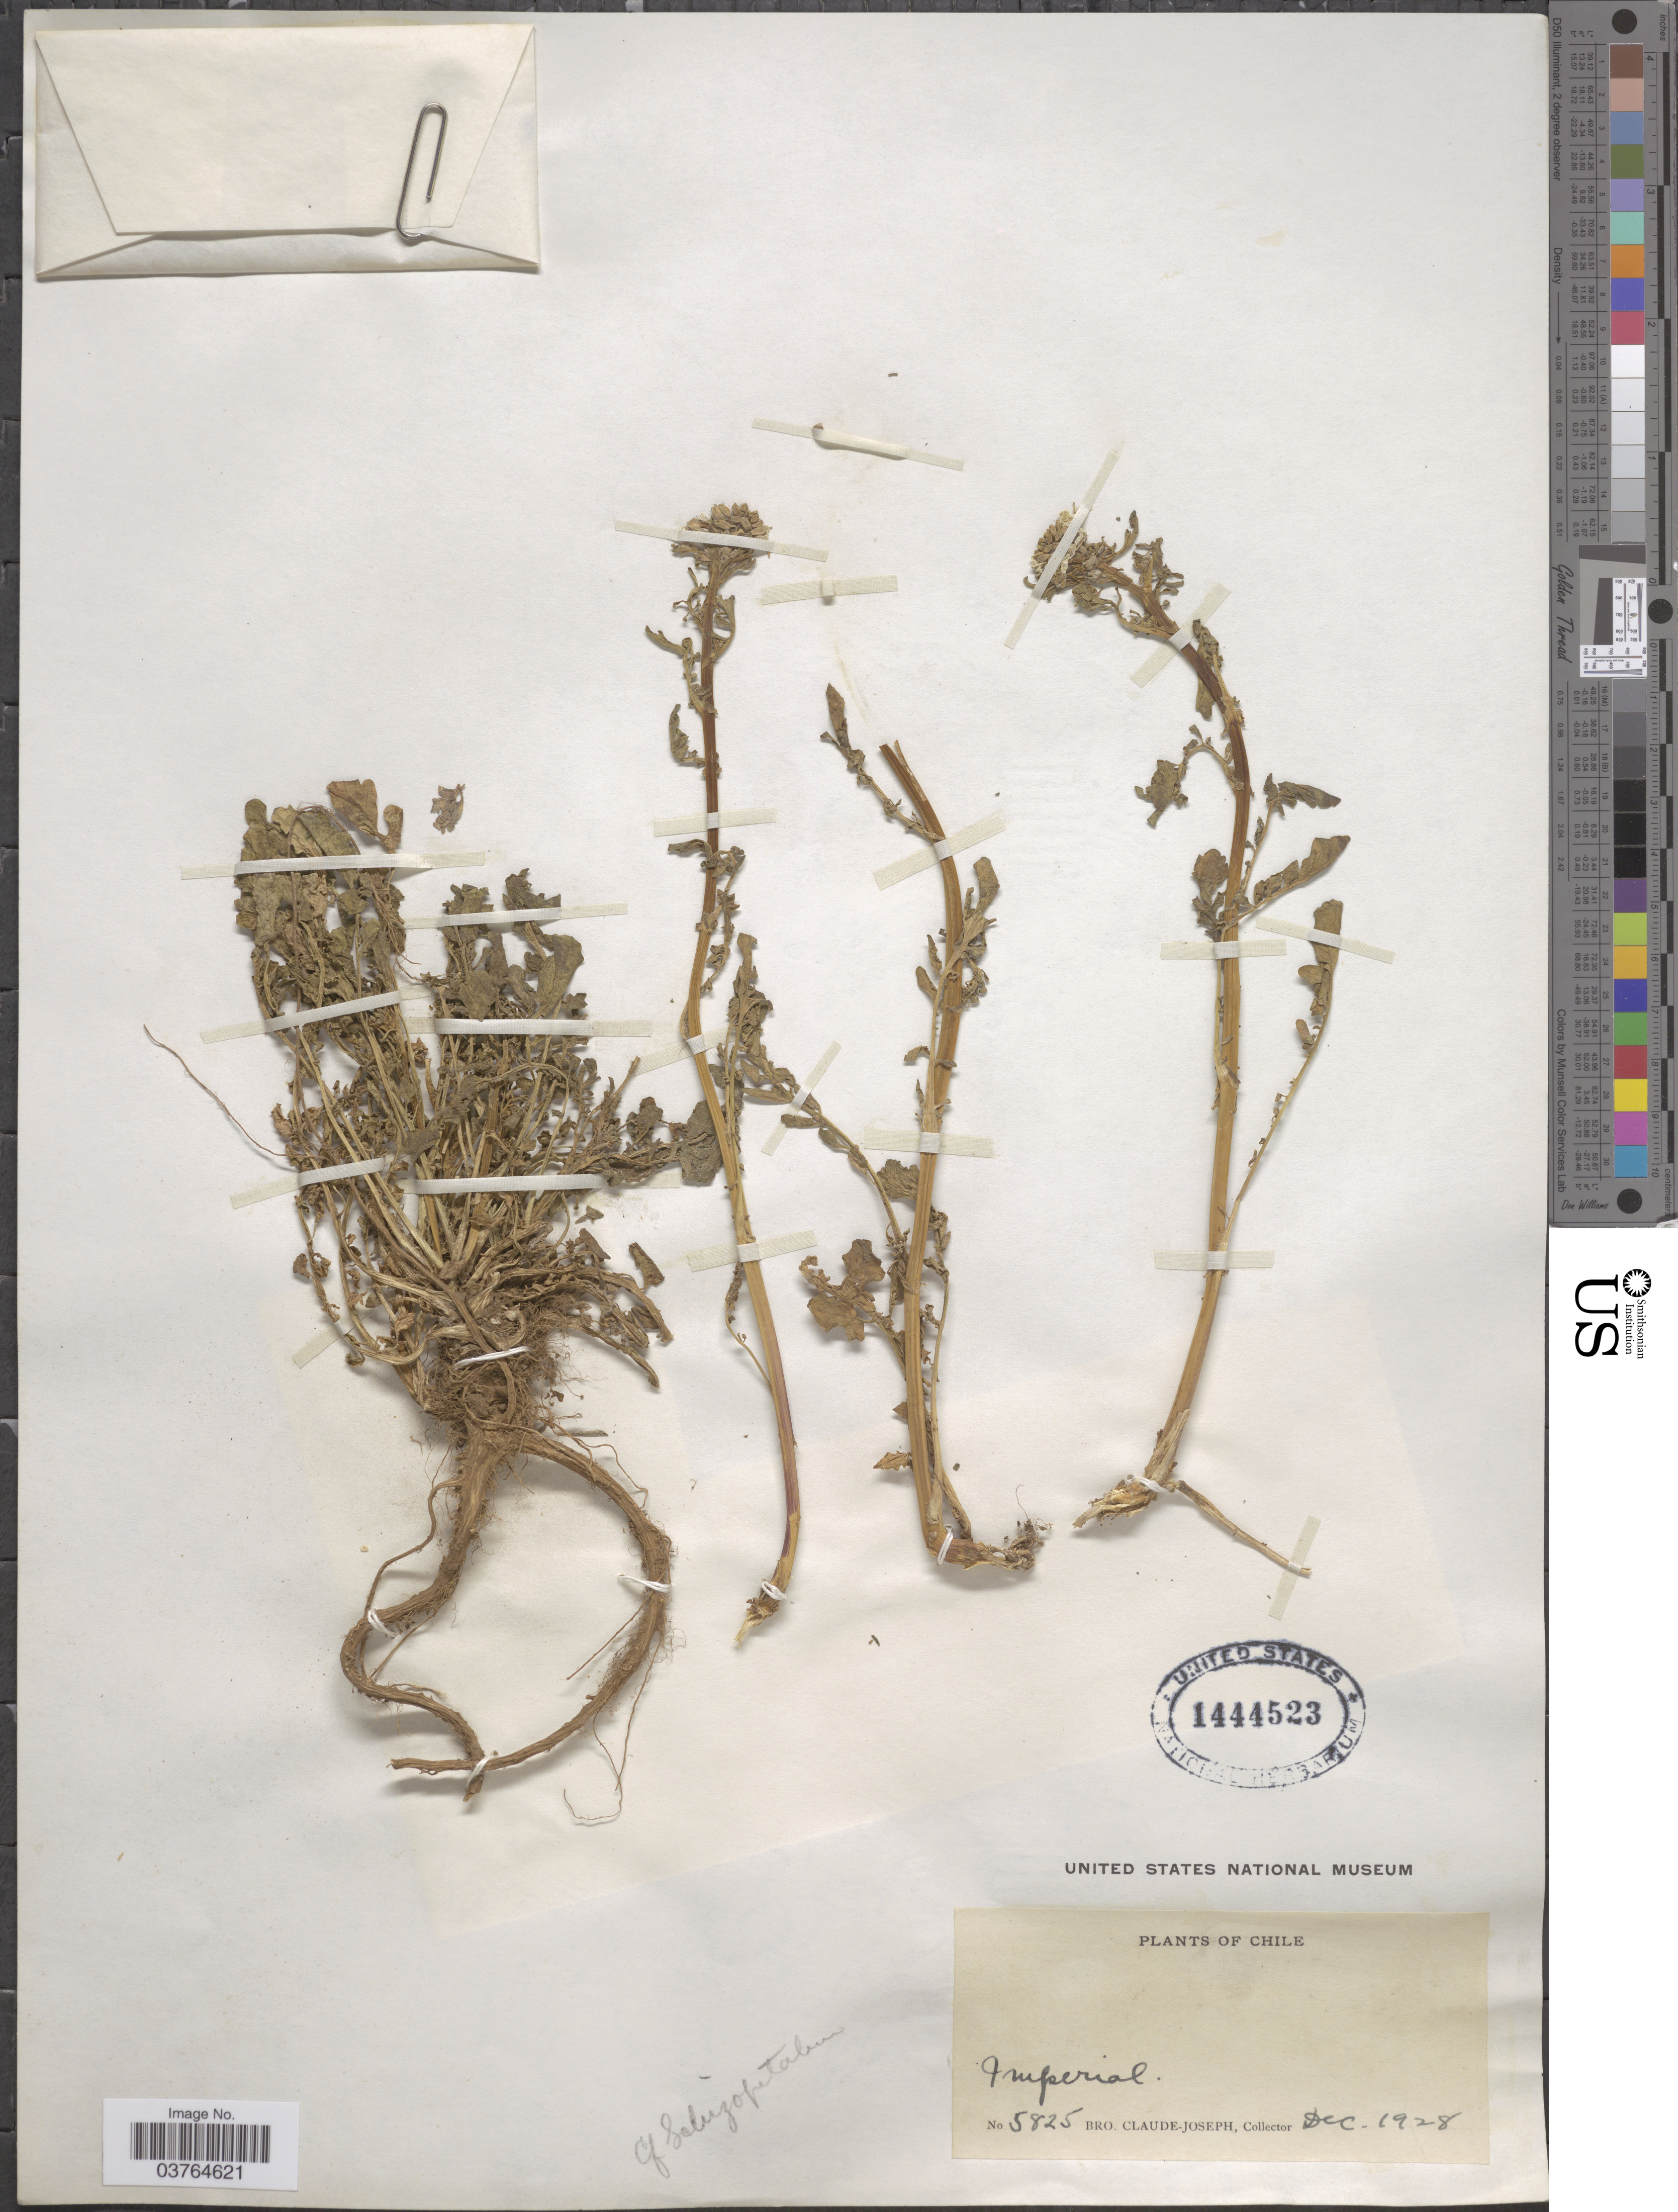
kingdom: Plantae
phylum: Tracheophyta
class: Magnoliopsida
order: Brassicales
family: Brassicaceae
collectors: Bro. Claude-Joseph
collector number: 5825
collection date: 1928-12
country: Chile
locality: Imperial.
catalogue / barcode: US 1444523